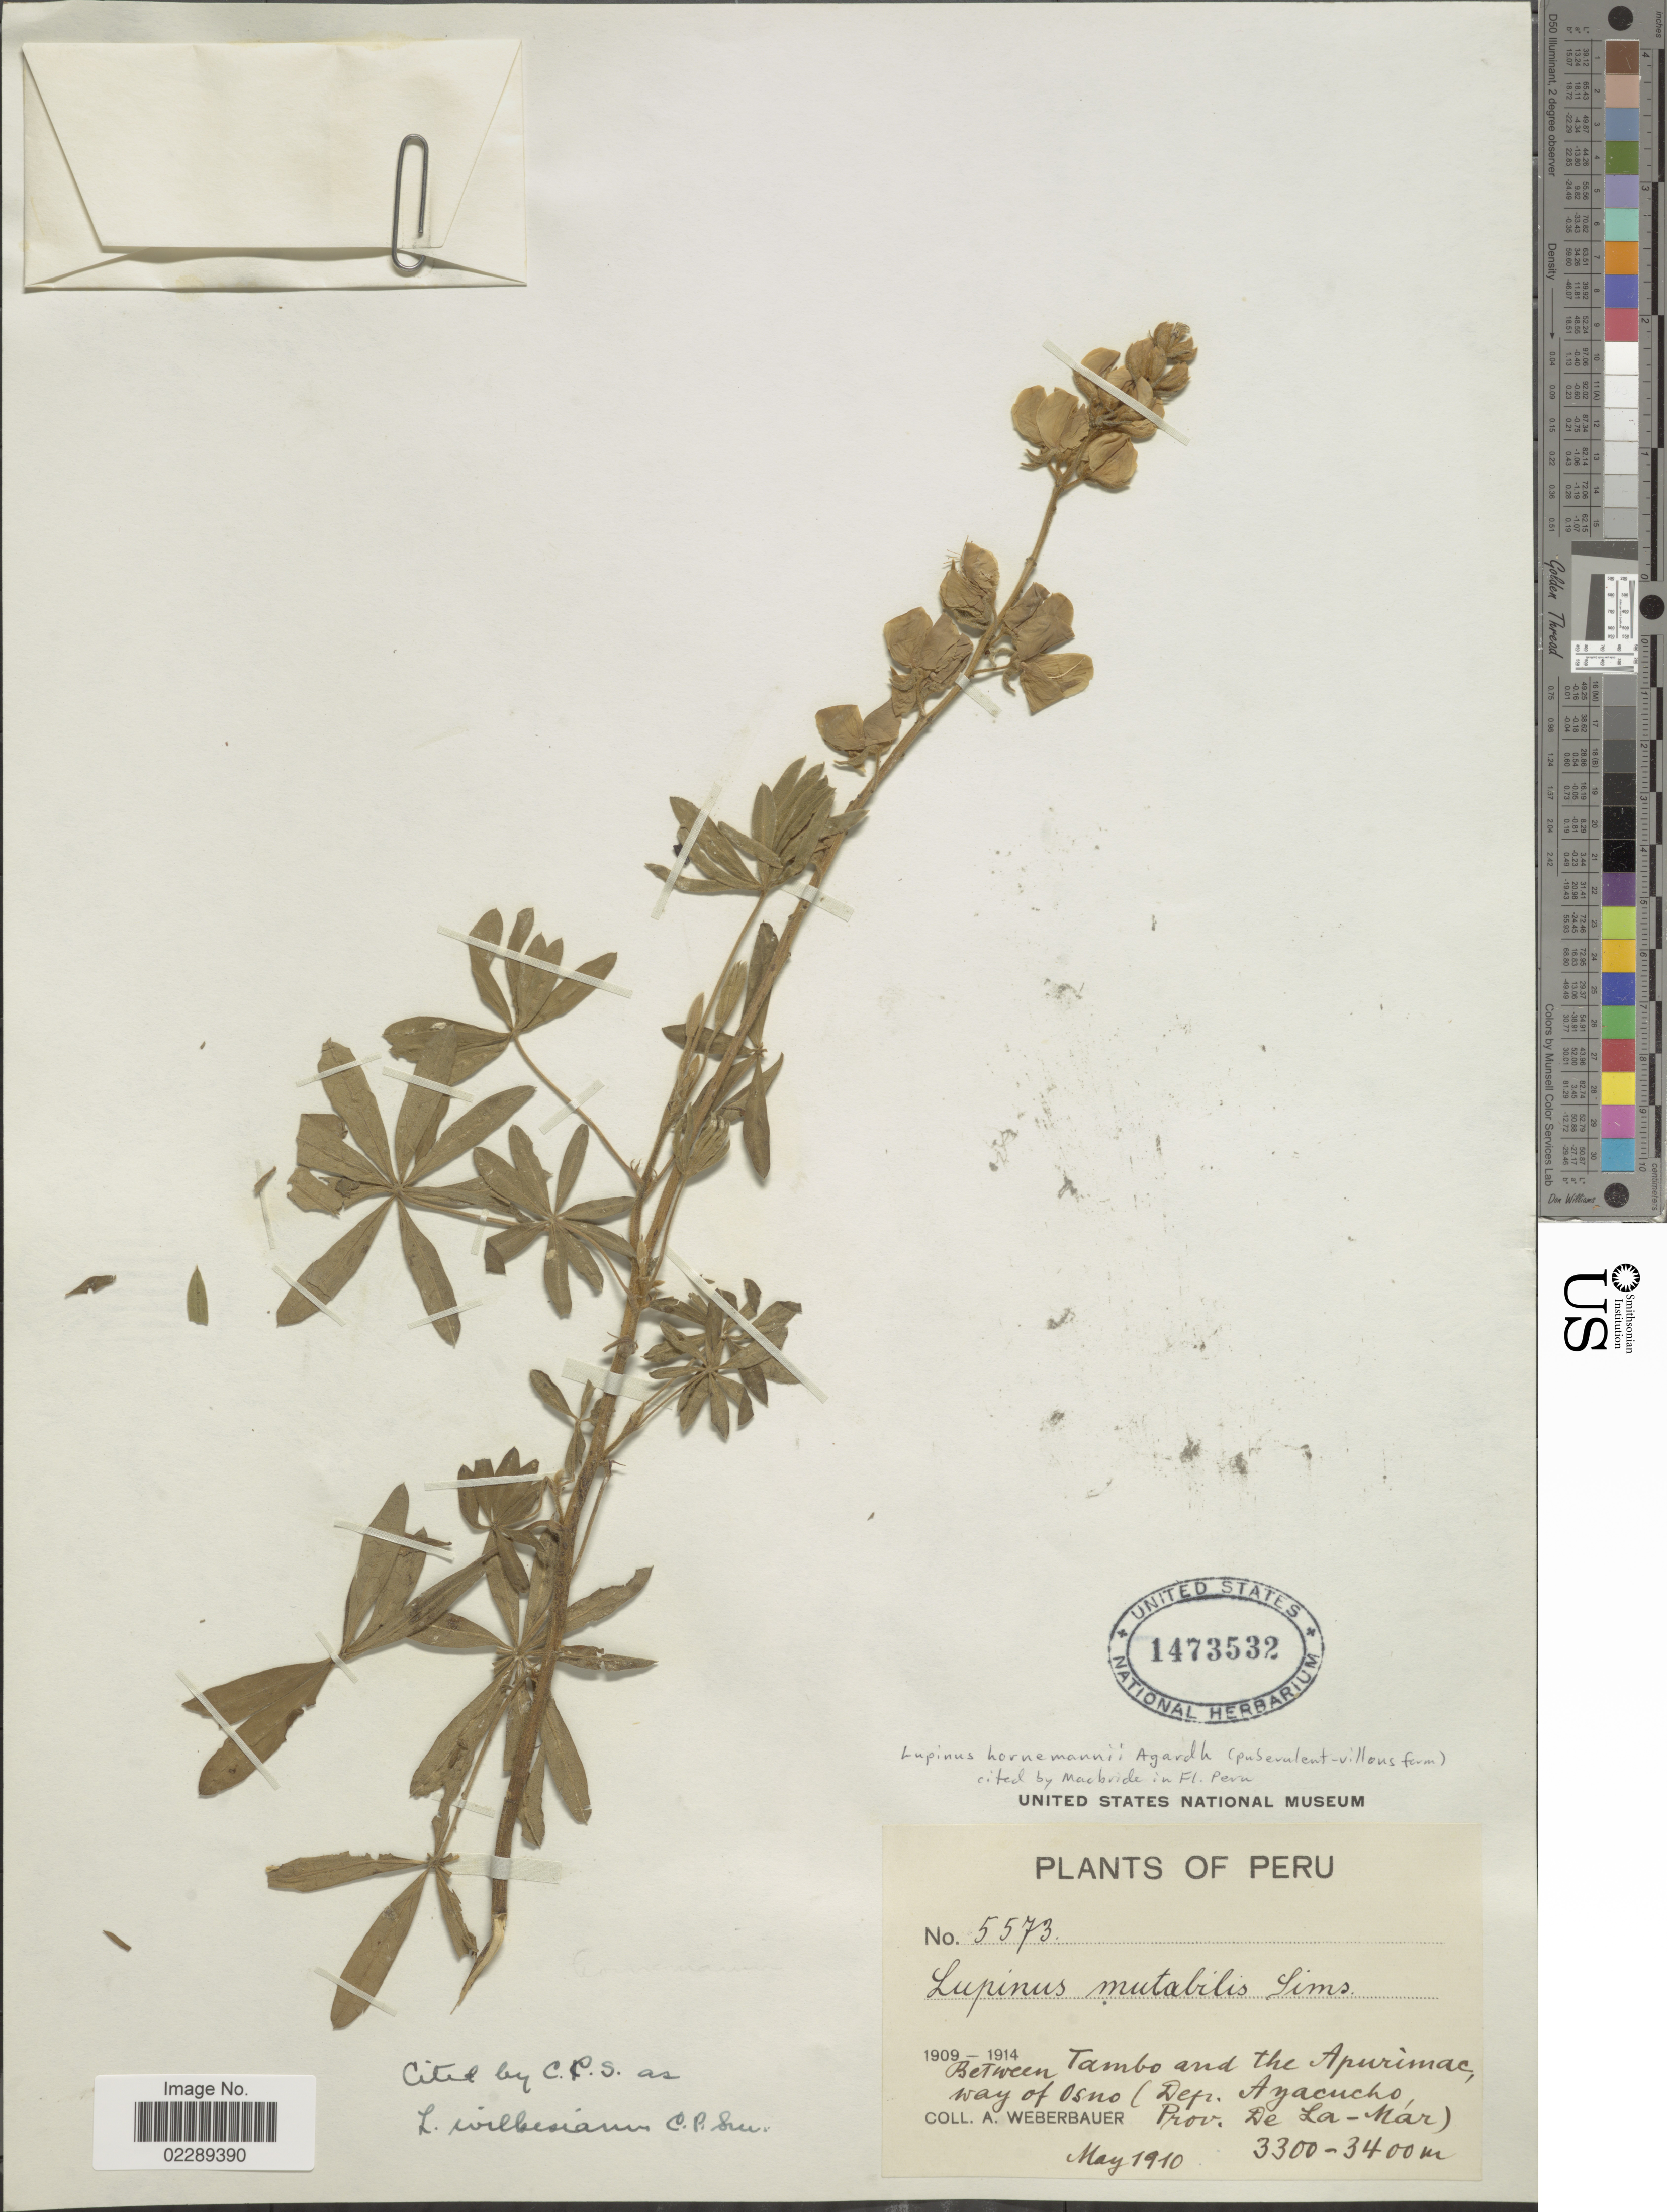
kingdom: Plantae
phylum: Tracheophyta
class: Magnoliopsida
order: Fabales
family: Fabaceae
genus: Lupinus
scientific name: Lupinus hornemanni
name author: J. Agardh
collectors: A. Weberbauer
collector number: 5573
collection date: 1910-05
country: Peru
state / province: Ayacucho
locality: Tambo and the Apurimac, way of Osno (Dep. Ayacucho, Prov. De La-Már)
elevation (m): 3300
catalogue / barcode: US 1473532